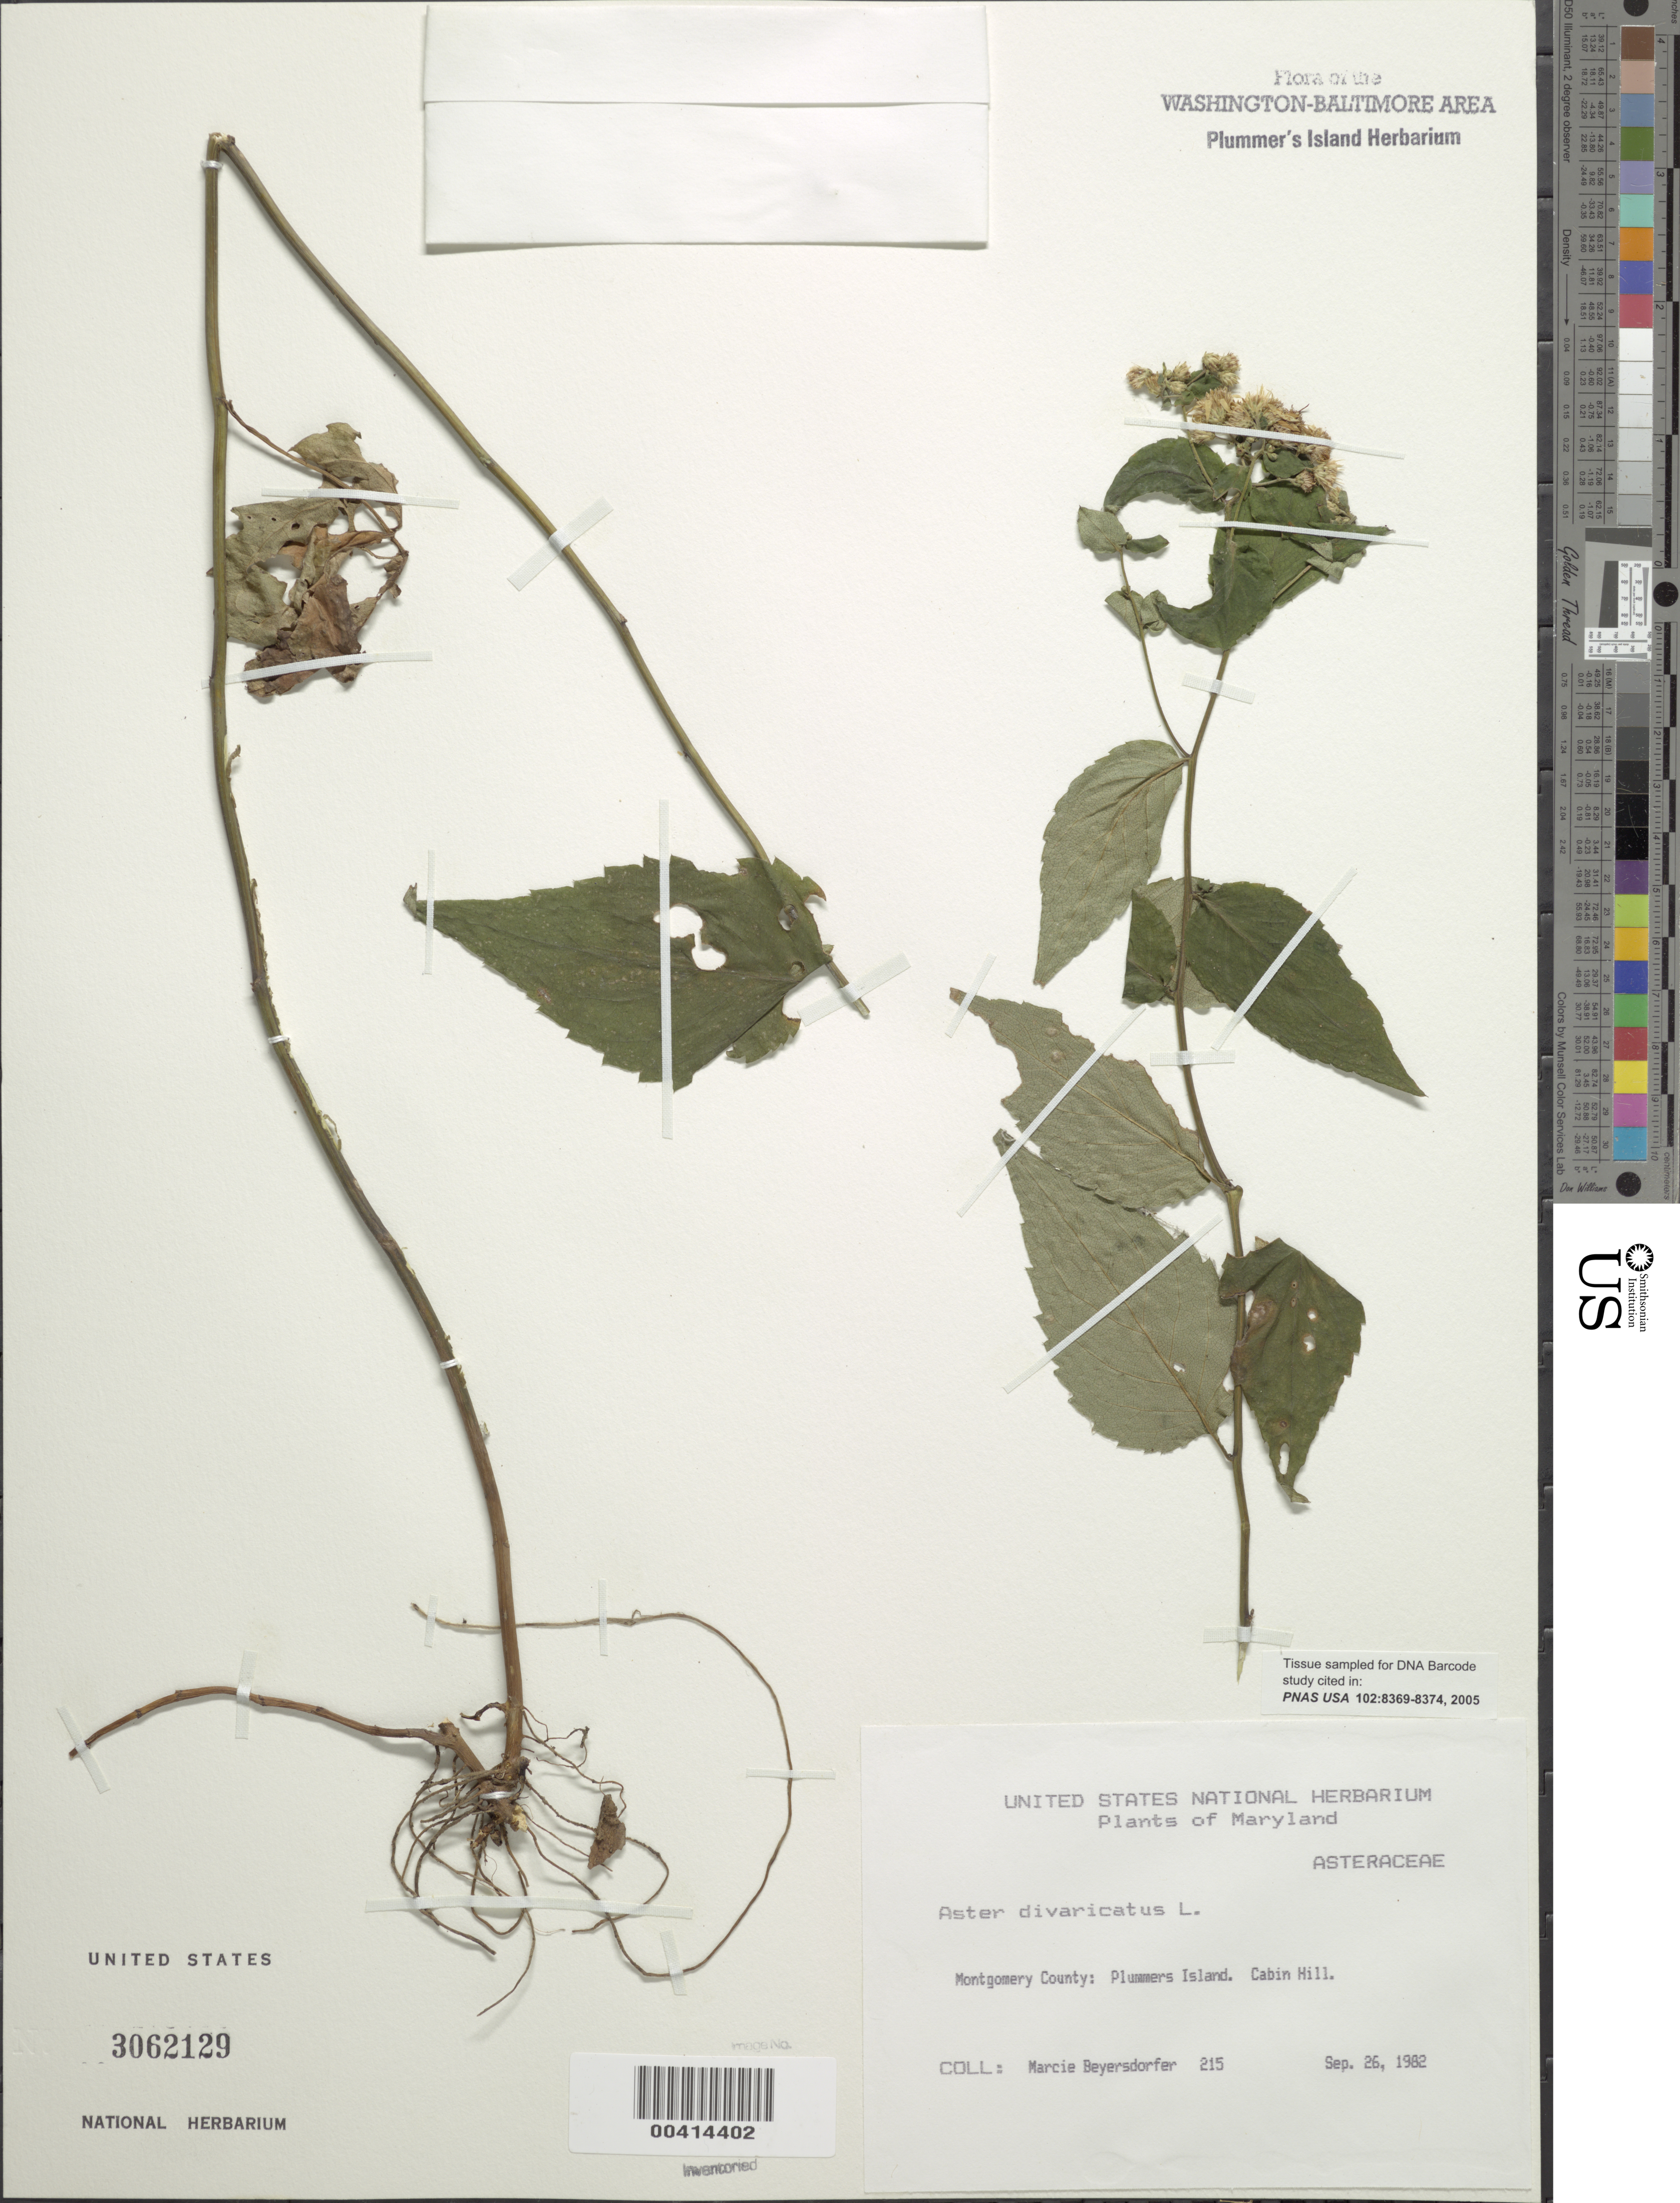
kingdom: Plantae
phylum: Tracheophyta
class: Magnoliopsida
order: Asterales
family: Asteraceae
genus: Eurybia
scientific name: Eurybia divaricata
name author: (L.) G.L. Nesom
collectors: M. Beyersdorfer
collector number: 215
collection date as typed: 11 Sep 1982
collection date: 1982-09-11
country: United States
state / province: Maryland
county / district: Montgomery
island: Plummers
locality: Plummer's Island; near Fern Valley C. & O. Canal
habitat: Woods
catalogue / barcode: US 3062129